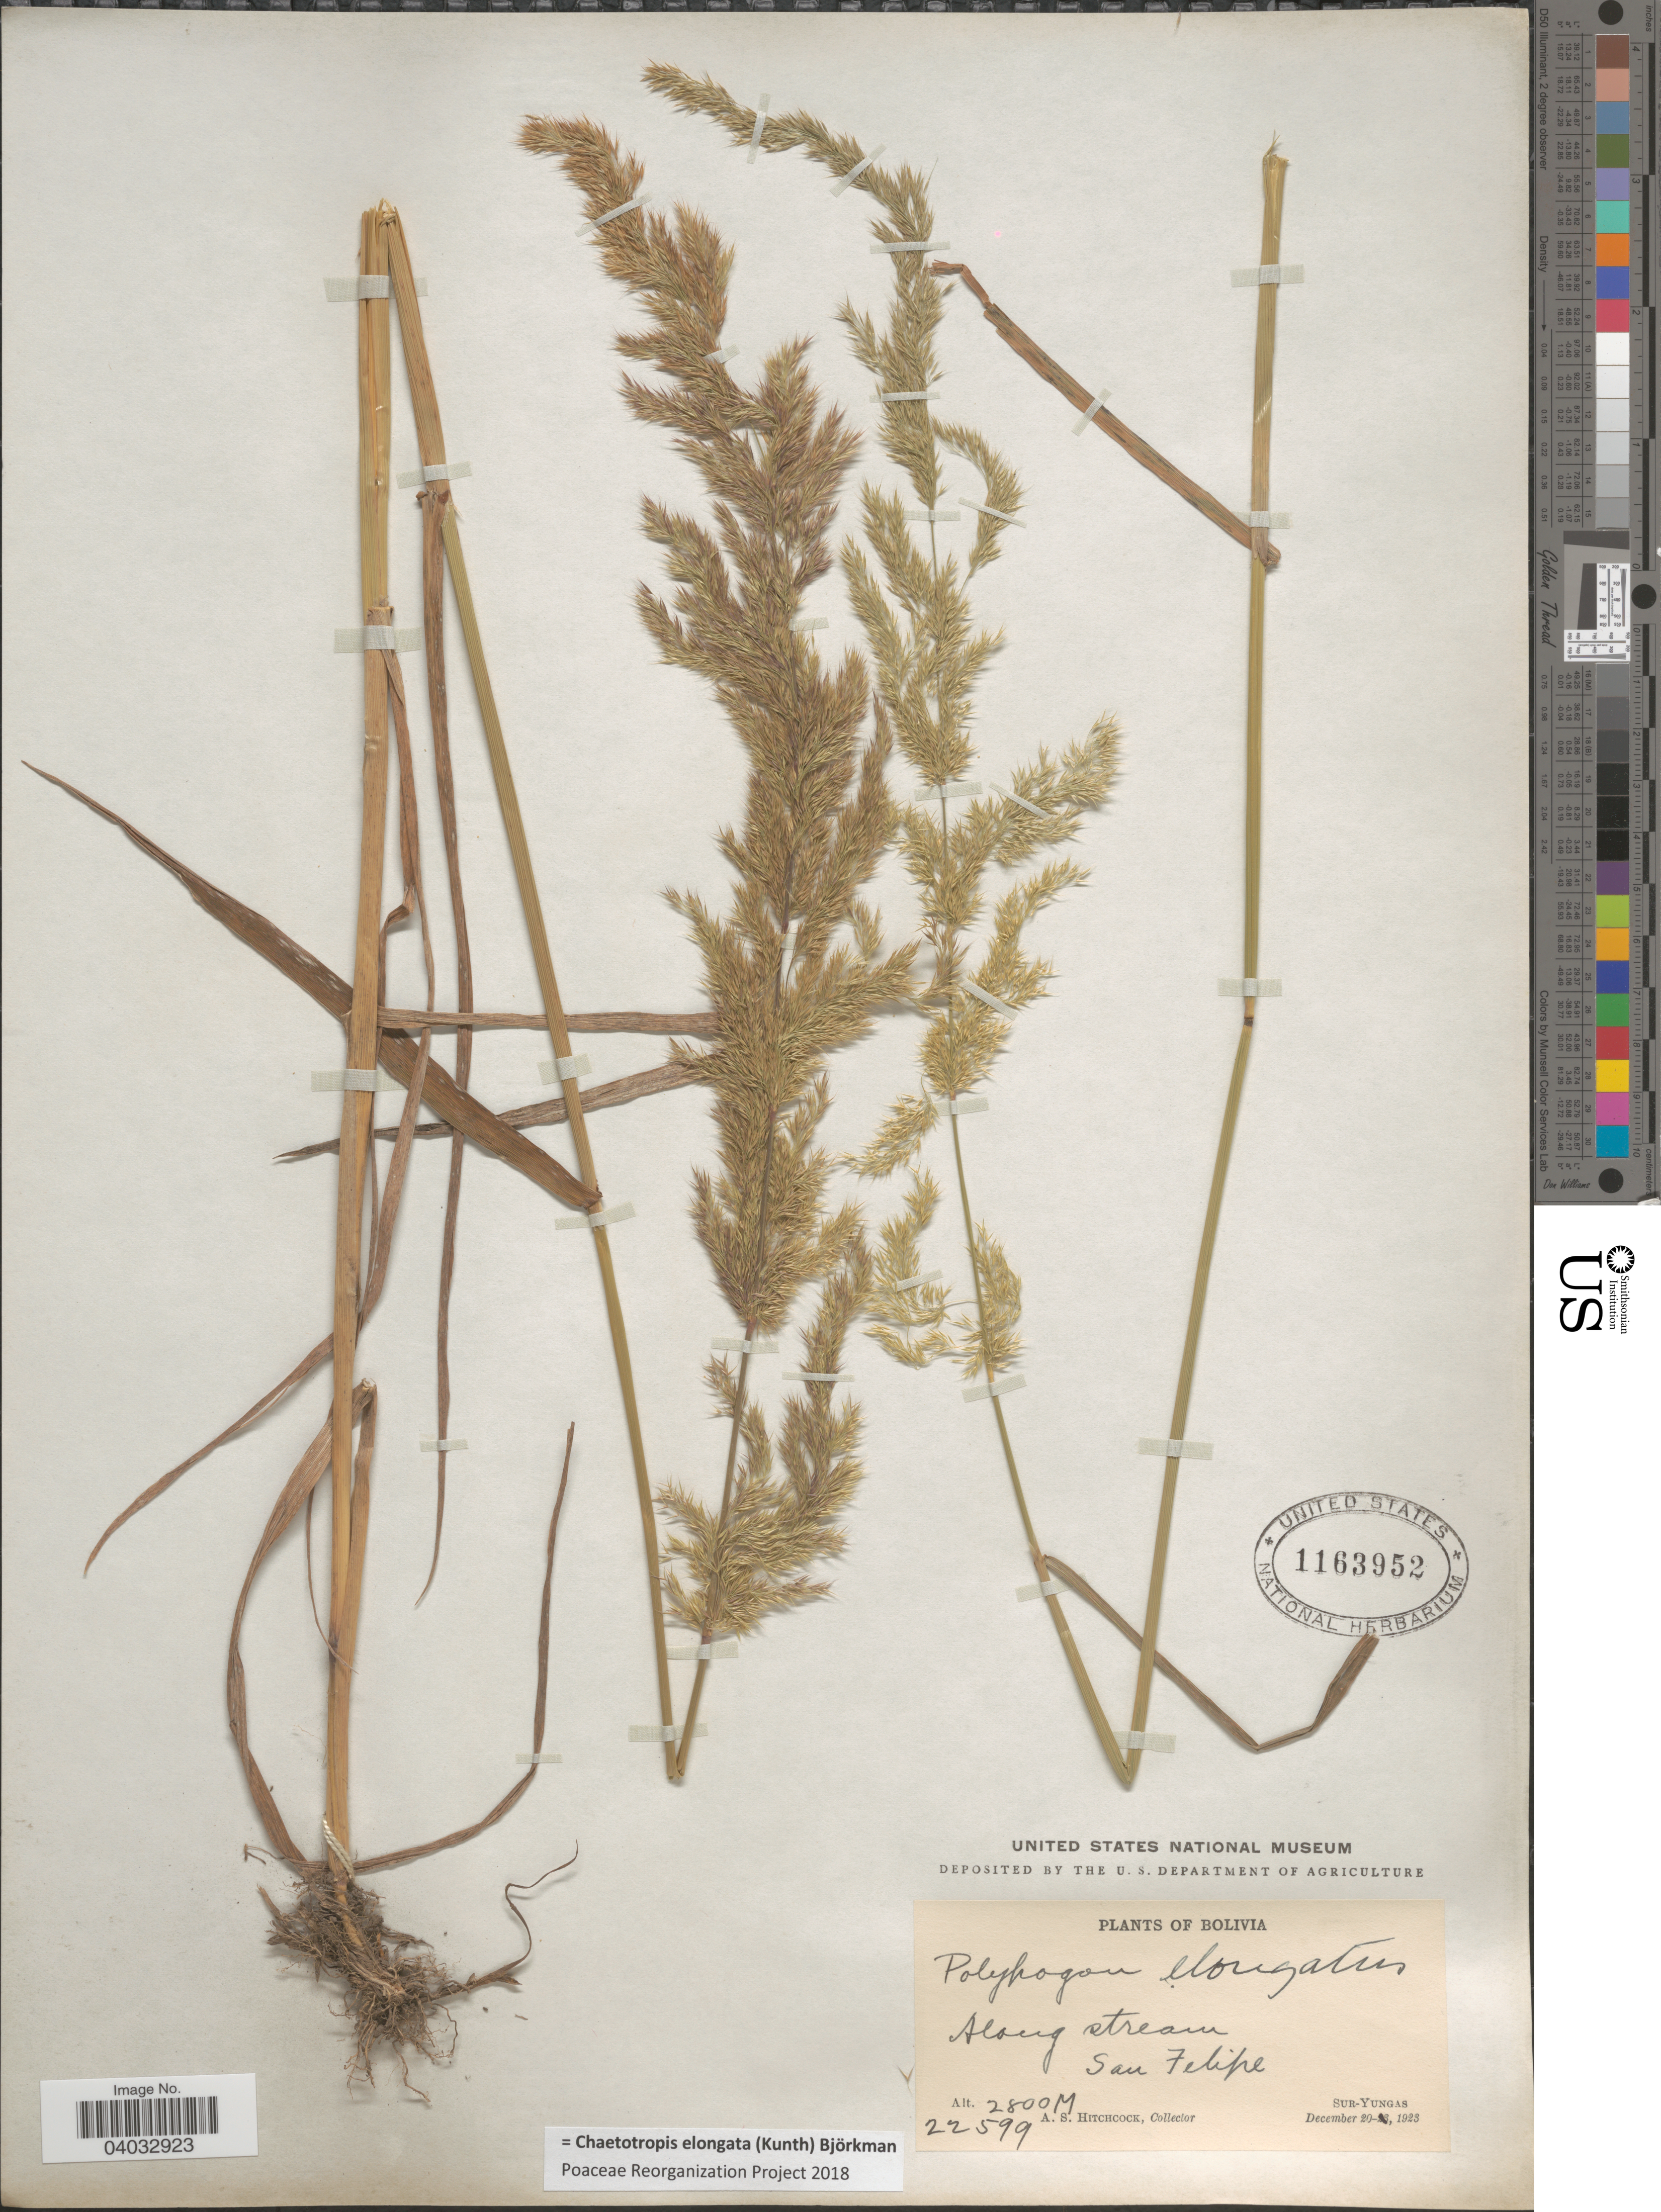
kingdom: Plantae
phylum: Tracheophyta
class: Liliopsida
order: Poales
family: Poaceae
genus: Chaetotropis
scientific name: Chaetotropis elongata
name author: (Kunth) Björkman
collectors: A. S. Hitchcock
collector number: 22599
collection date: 1923-12-20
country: Bolivia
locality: Along stream. San Felipe. Sur-Yungas.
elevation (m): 2800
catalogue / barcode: US 1163952